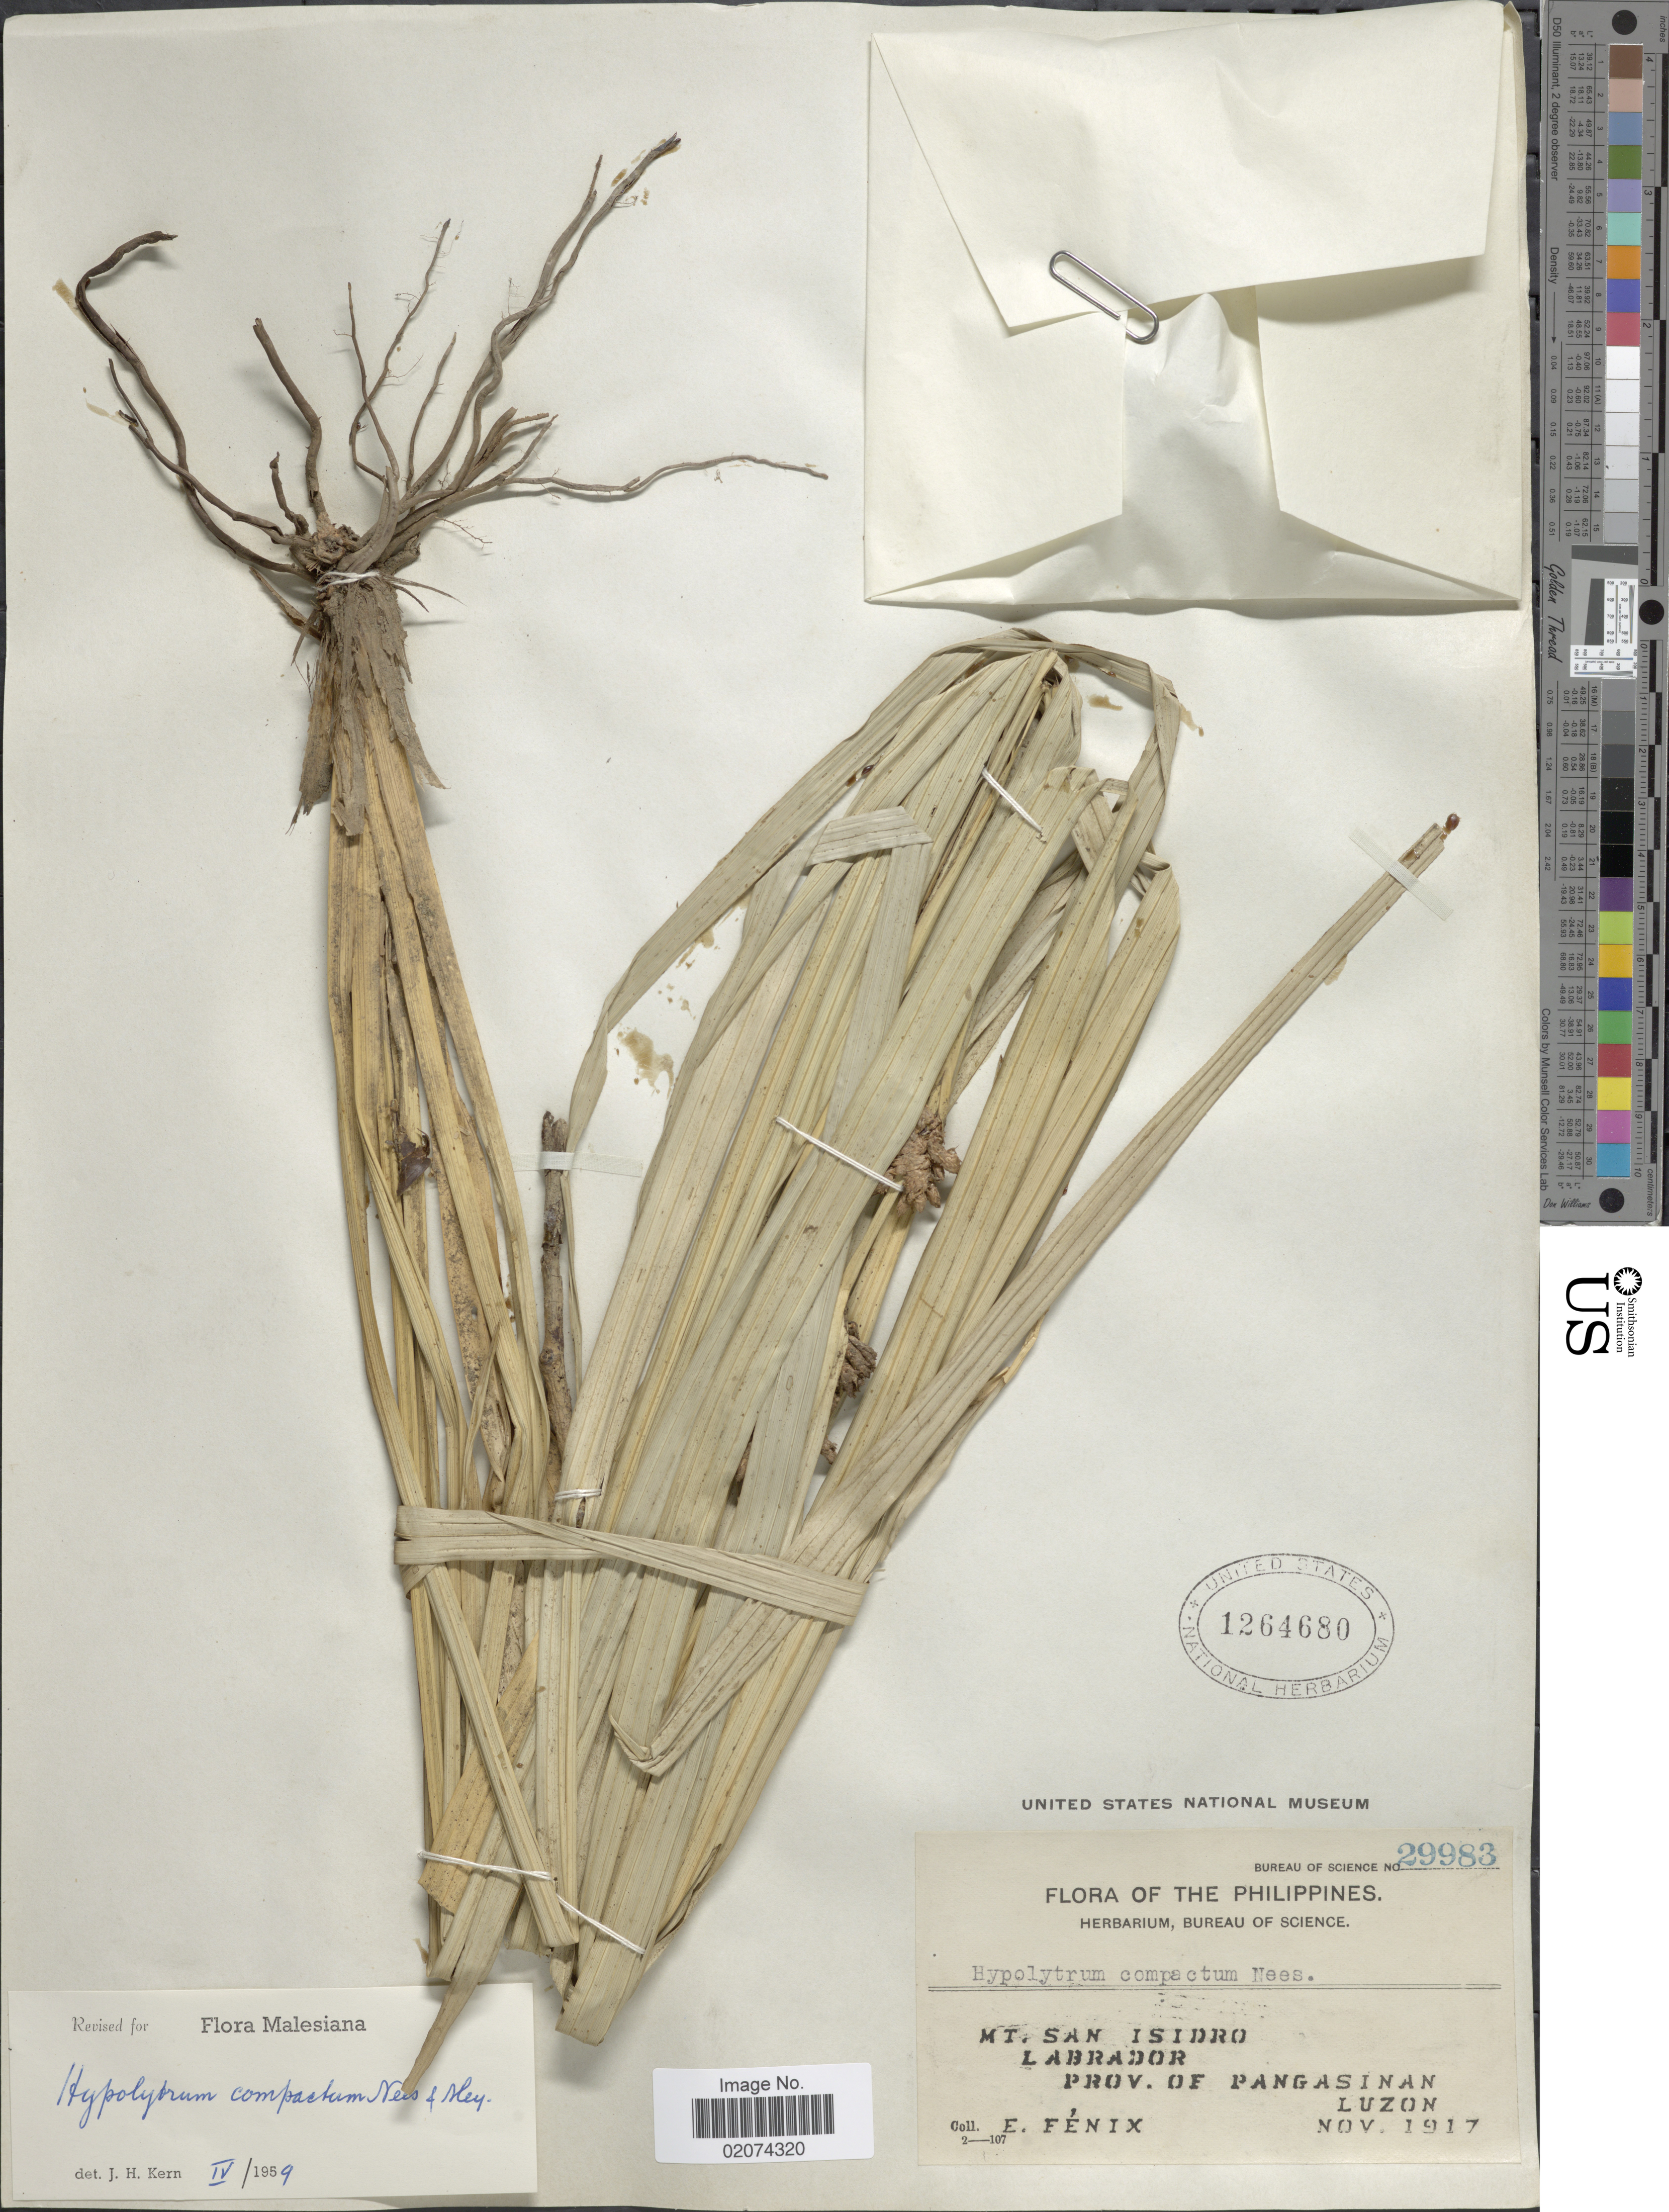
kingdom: Plantae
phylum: Tracheophyta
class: Liliopsida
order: Poales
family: Cyperaceae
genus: Hypolytrum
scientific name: Hypolytrum compactum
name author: Nees & Meyen ex Kunth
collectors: E. Fenix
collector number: Bureau of Science 29983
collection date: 1917-11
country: Philippines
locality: Mt. San Isidoro, Labrador, Prov. of Pangasinan, Luzon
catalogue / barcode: US 1264680